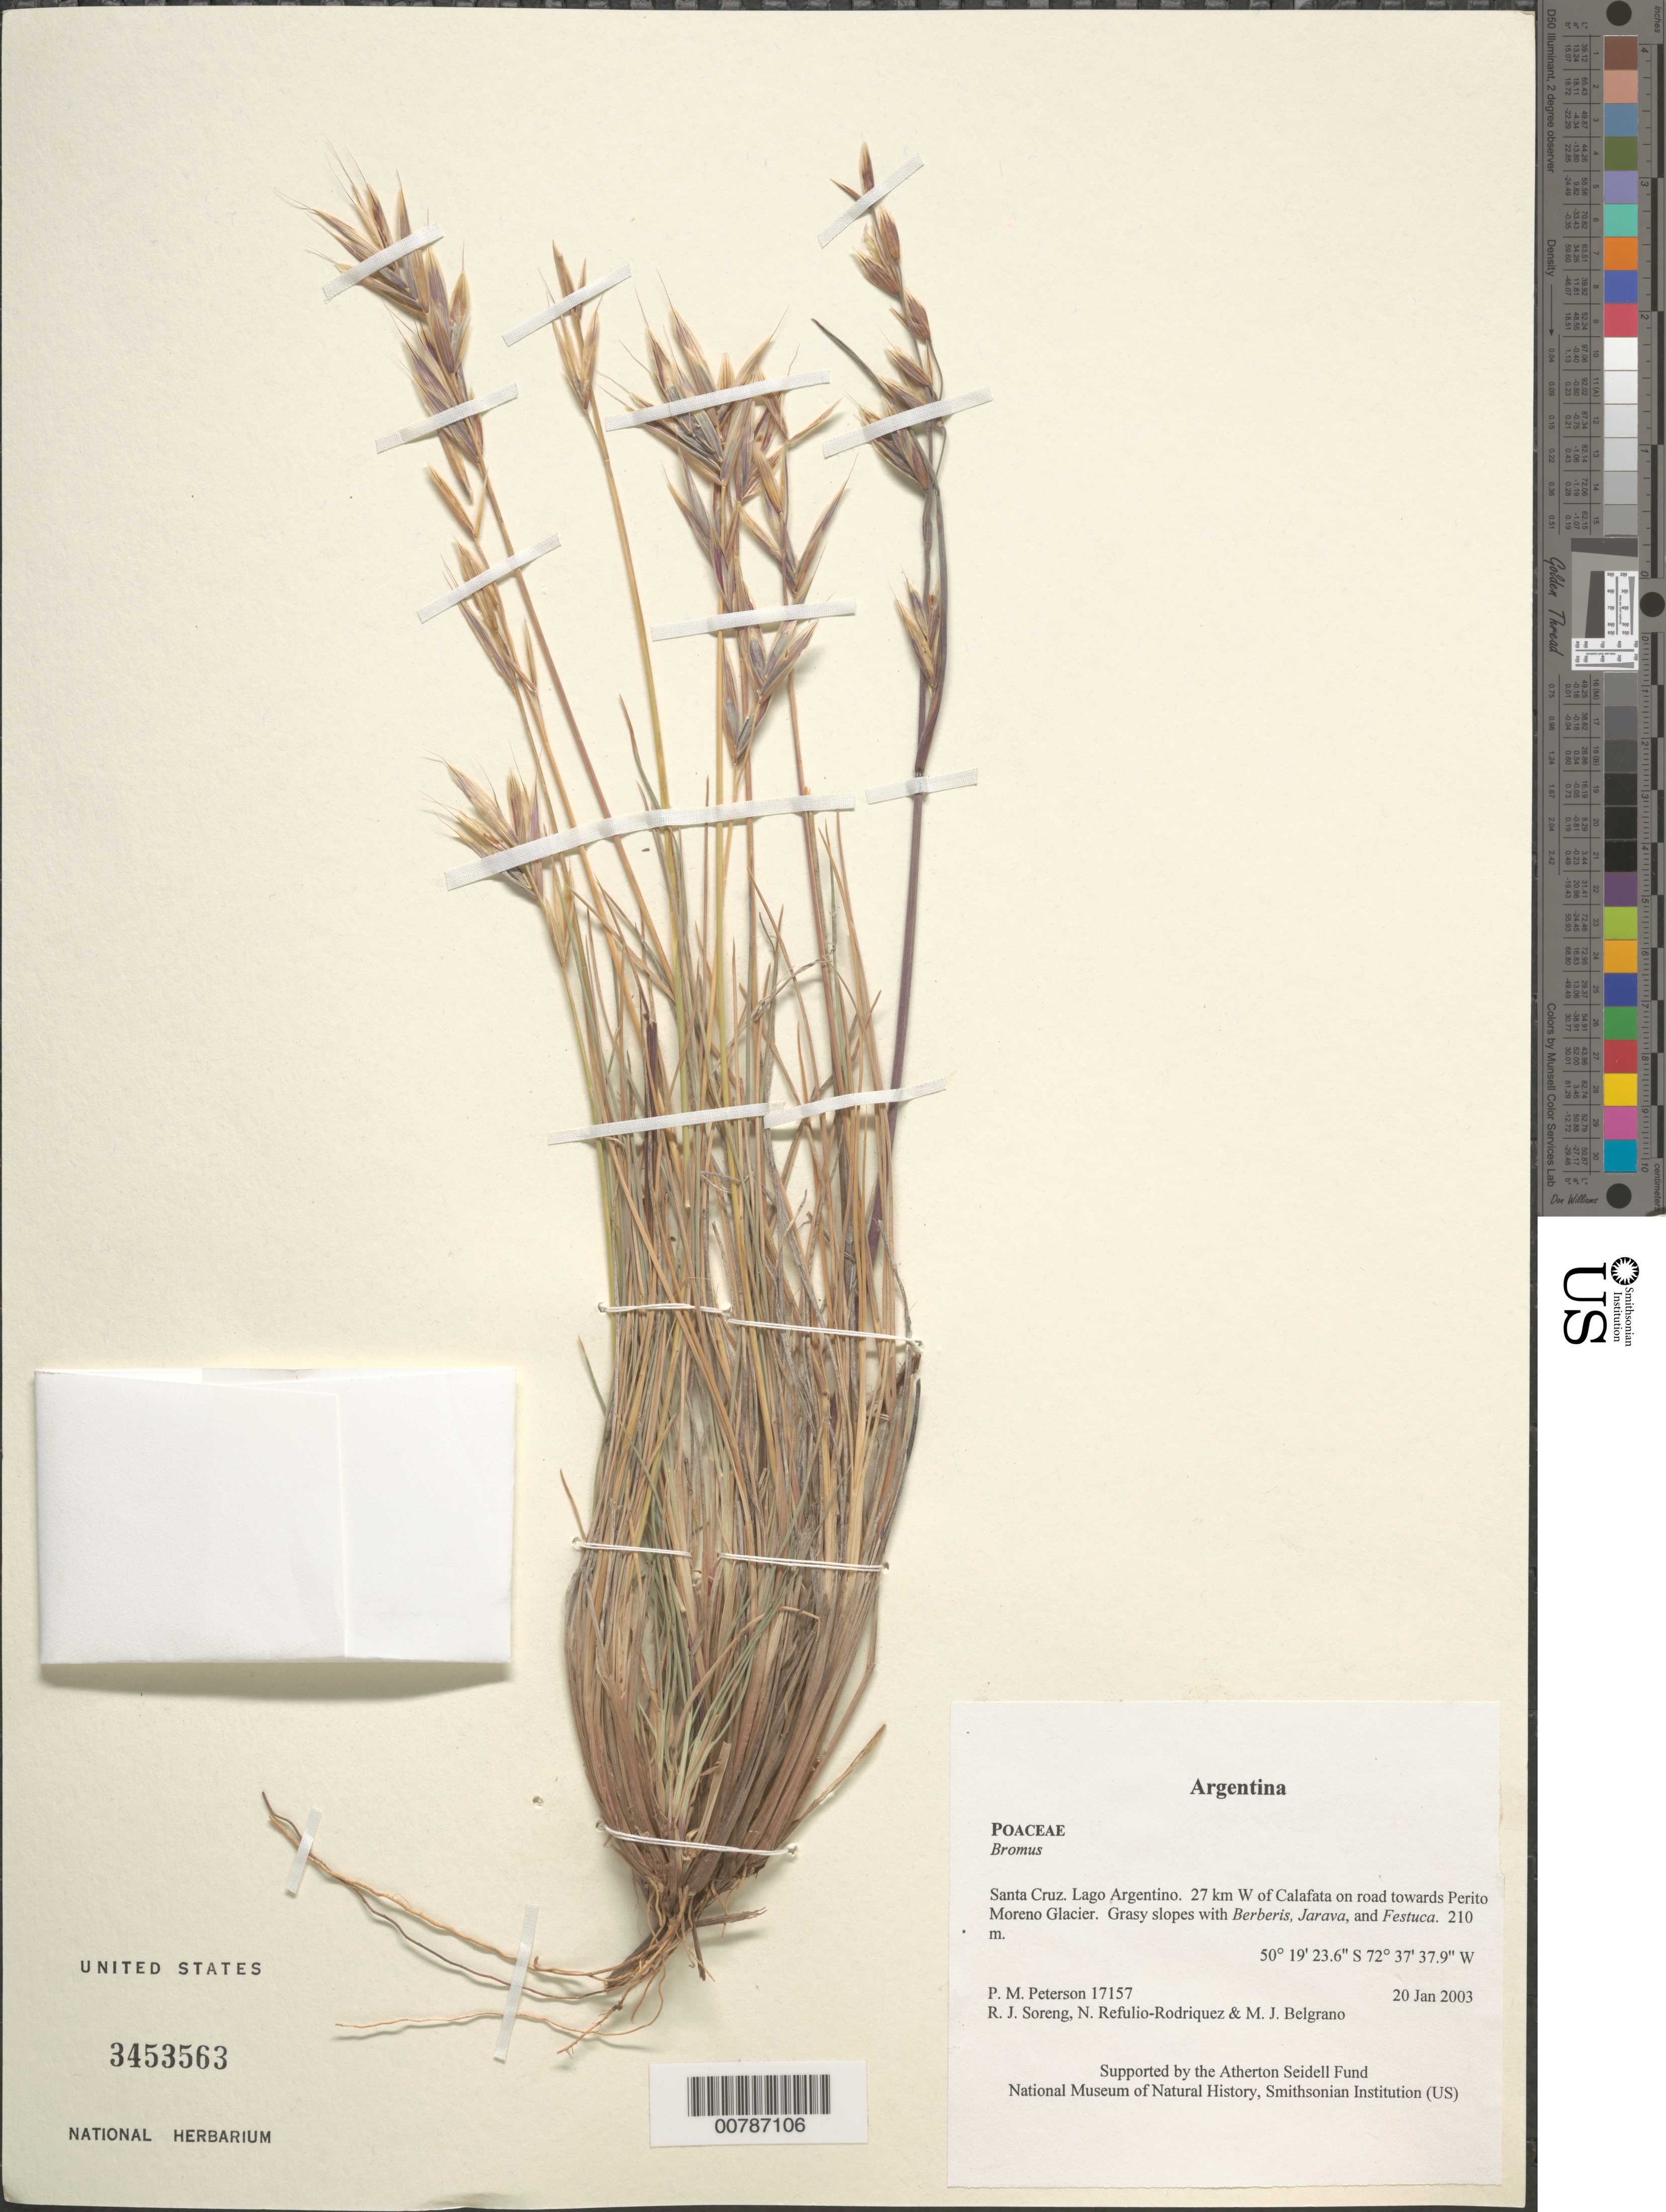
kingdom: Plantae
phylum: Tracheophyta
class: Liliopsida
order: Poales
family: Poaceae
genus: Bromus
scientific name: Bromus sp.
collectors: P. M. Peterson, R. J. Soreng, N. Refulio-Rodríguez & M. Belgrano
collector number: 17157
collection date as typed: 20 Jan 2003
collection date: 2003-01-20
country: Argentina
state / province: Santa Cruz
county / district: Lago Argentino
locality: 27 km W of Calafata on road towards Perito Moreno Glacier. Grasy slopes with Berberis, Jarava, and Festuca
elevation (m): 210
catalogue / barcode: US 3453563